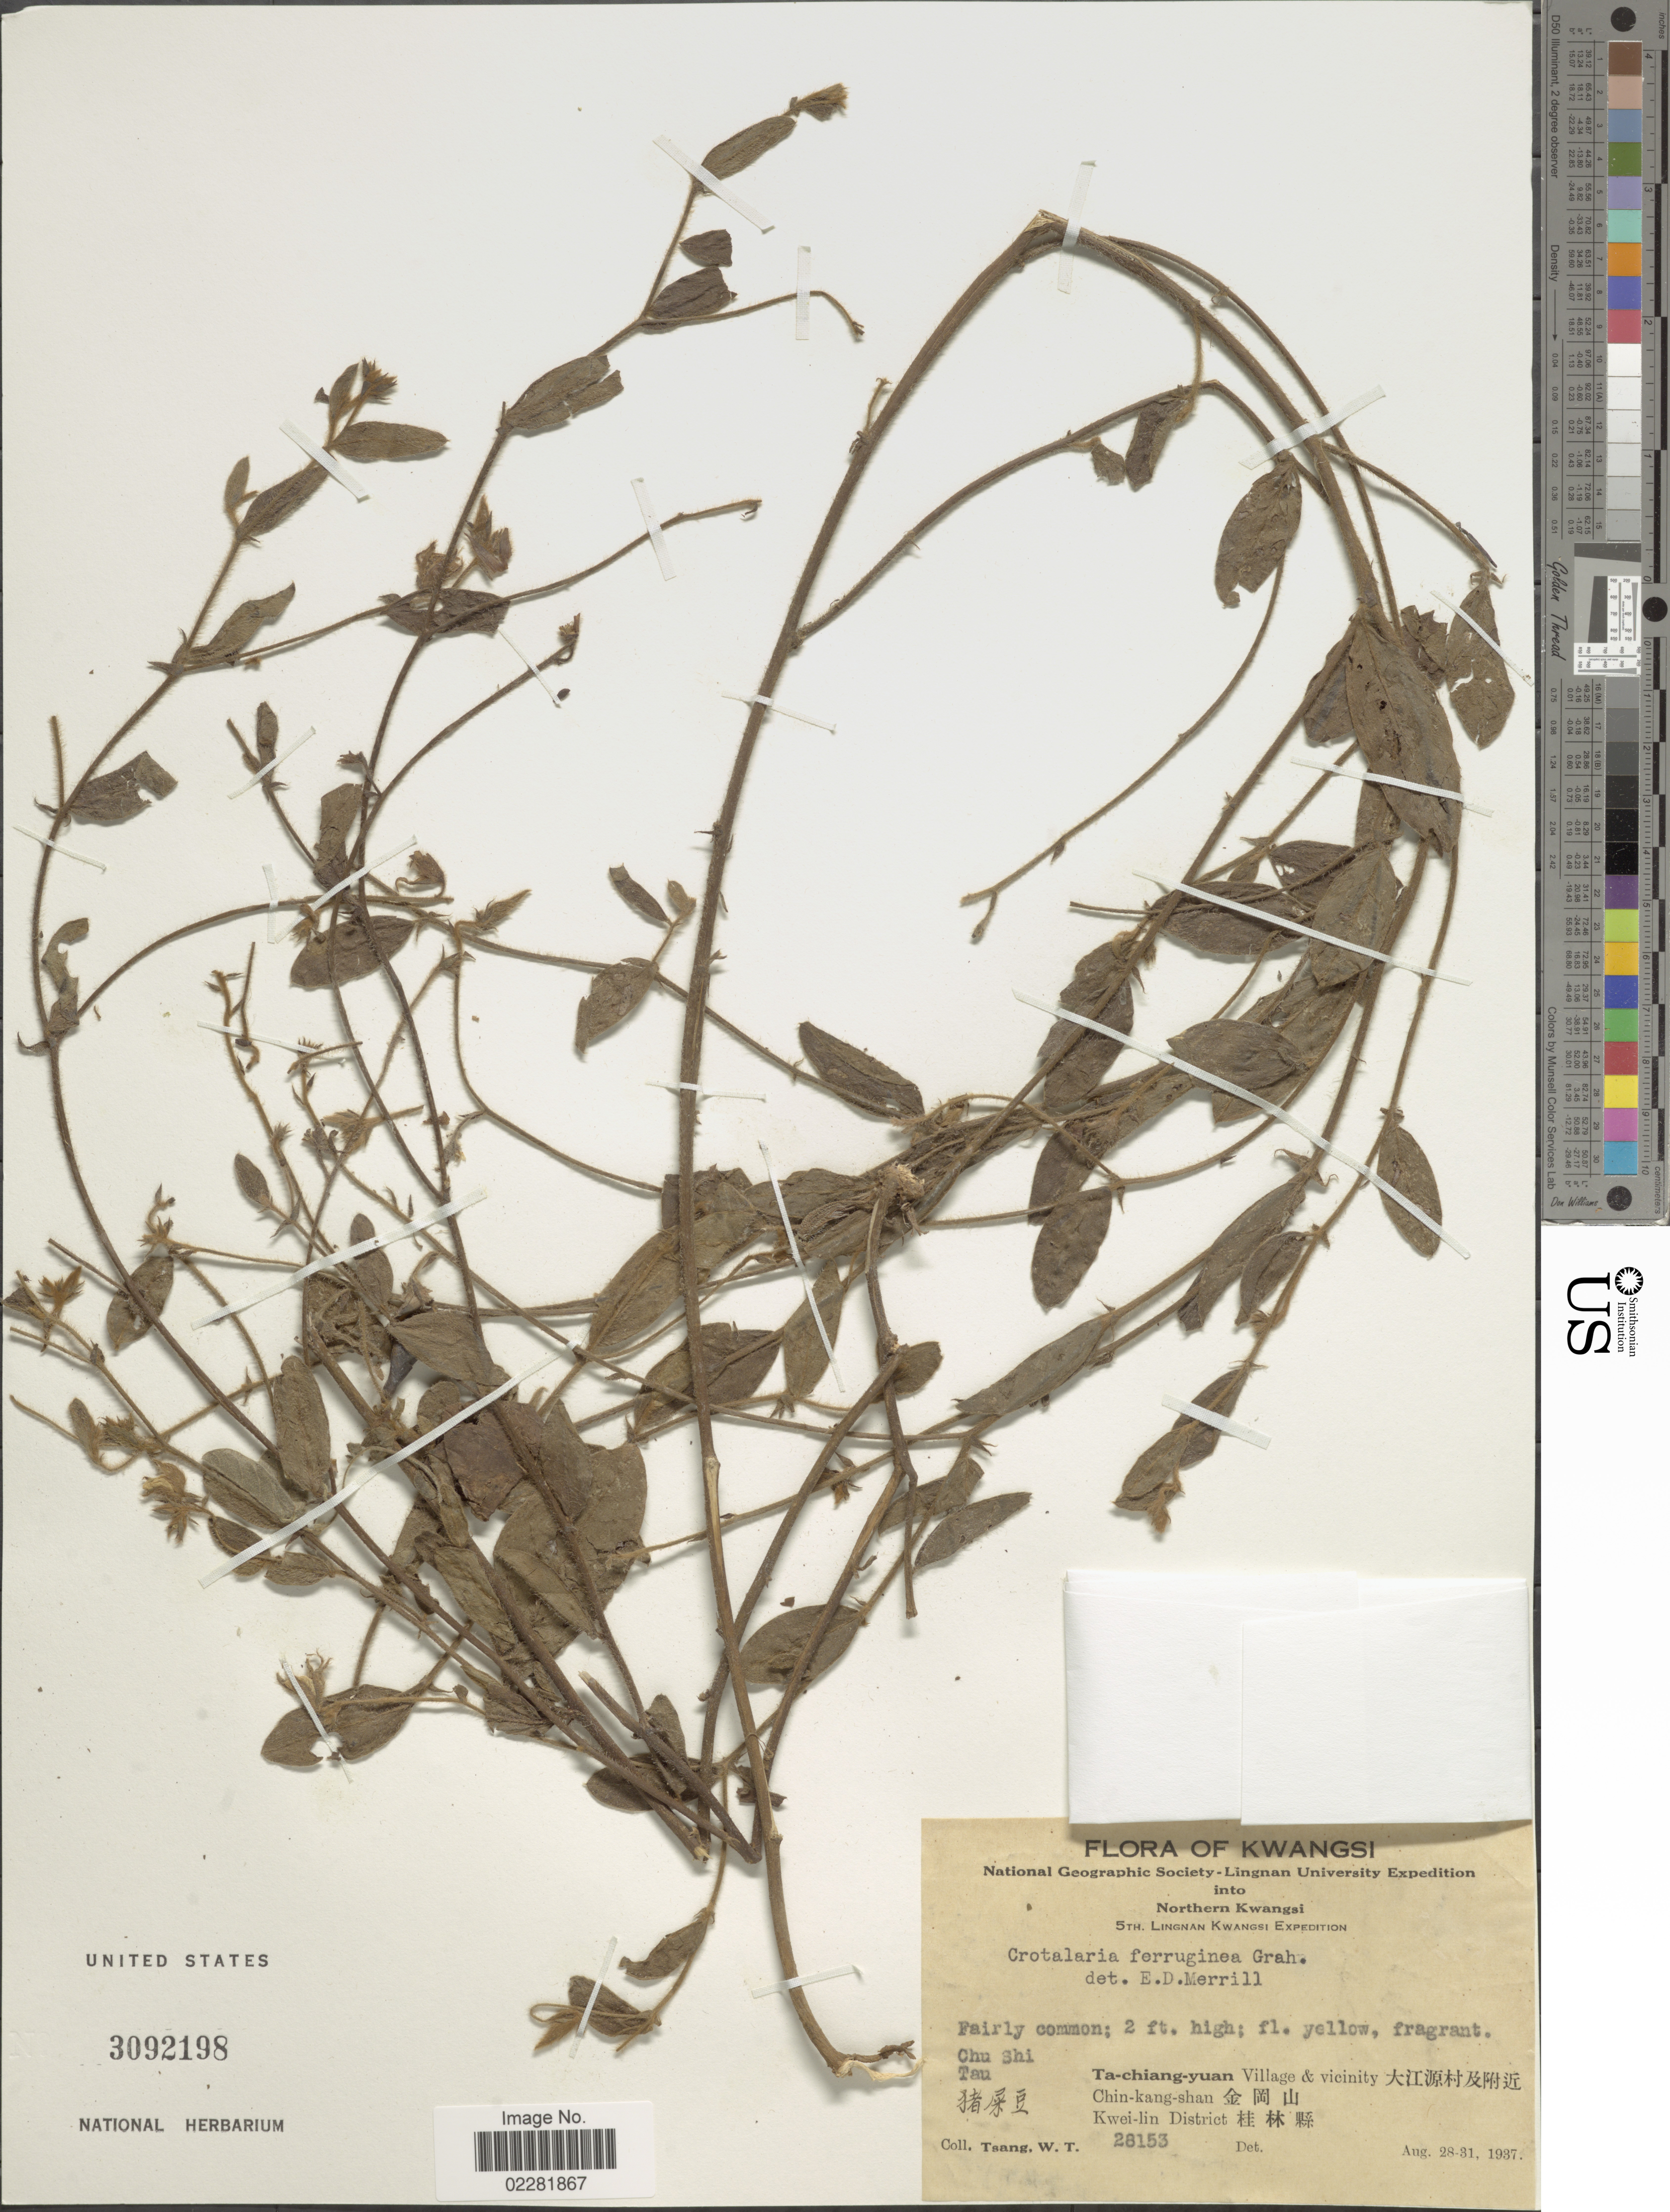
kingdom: Plantae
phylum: Tracheophyta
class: Magnoliopsida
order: Fabales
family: Fabaceae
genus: Crotalaria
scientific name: Crotalaria ferruginea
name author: Graham ex Benth.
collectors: W. T. Tsang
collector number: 28153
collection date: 1937-08-28/1937-08-31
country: China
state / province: Guangxi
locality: Northern Kwangsi, Chu Shi Tau, Ta-Chiang-Yuan Village & Vicinity, Chin-kang-shan, Kwei-lin District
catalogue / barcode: US 3092198